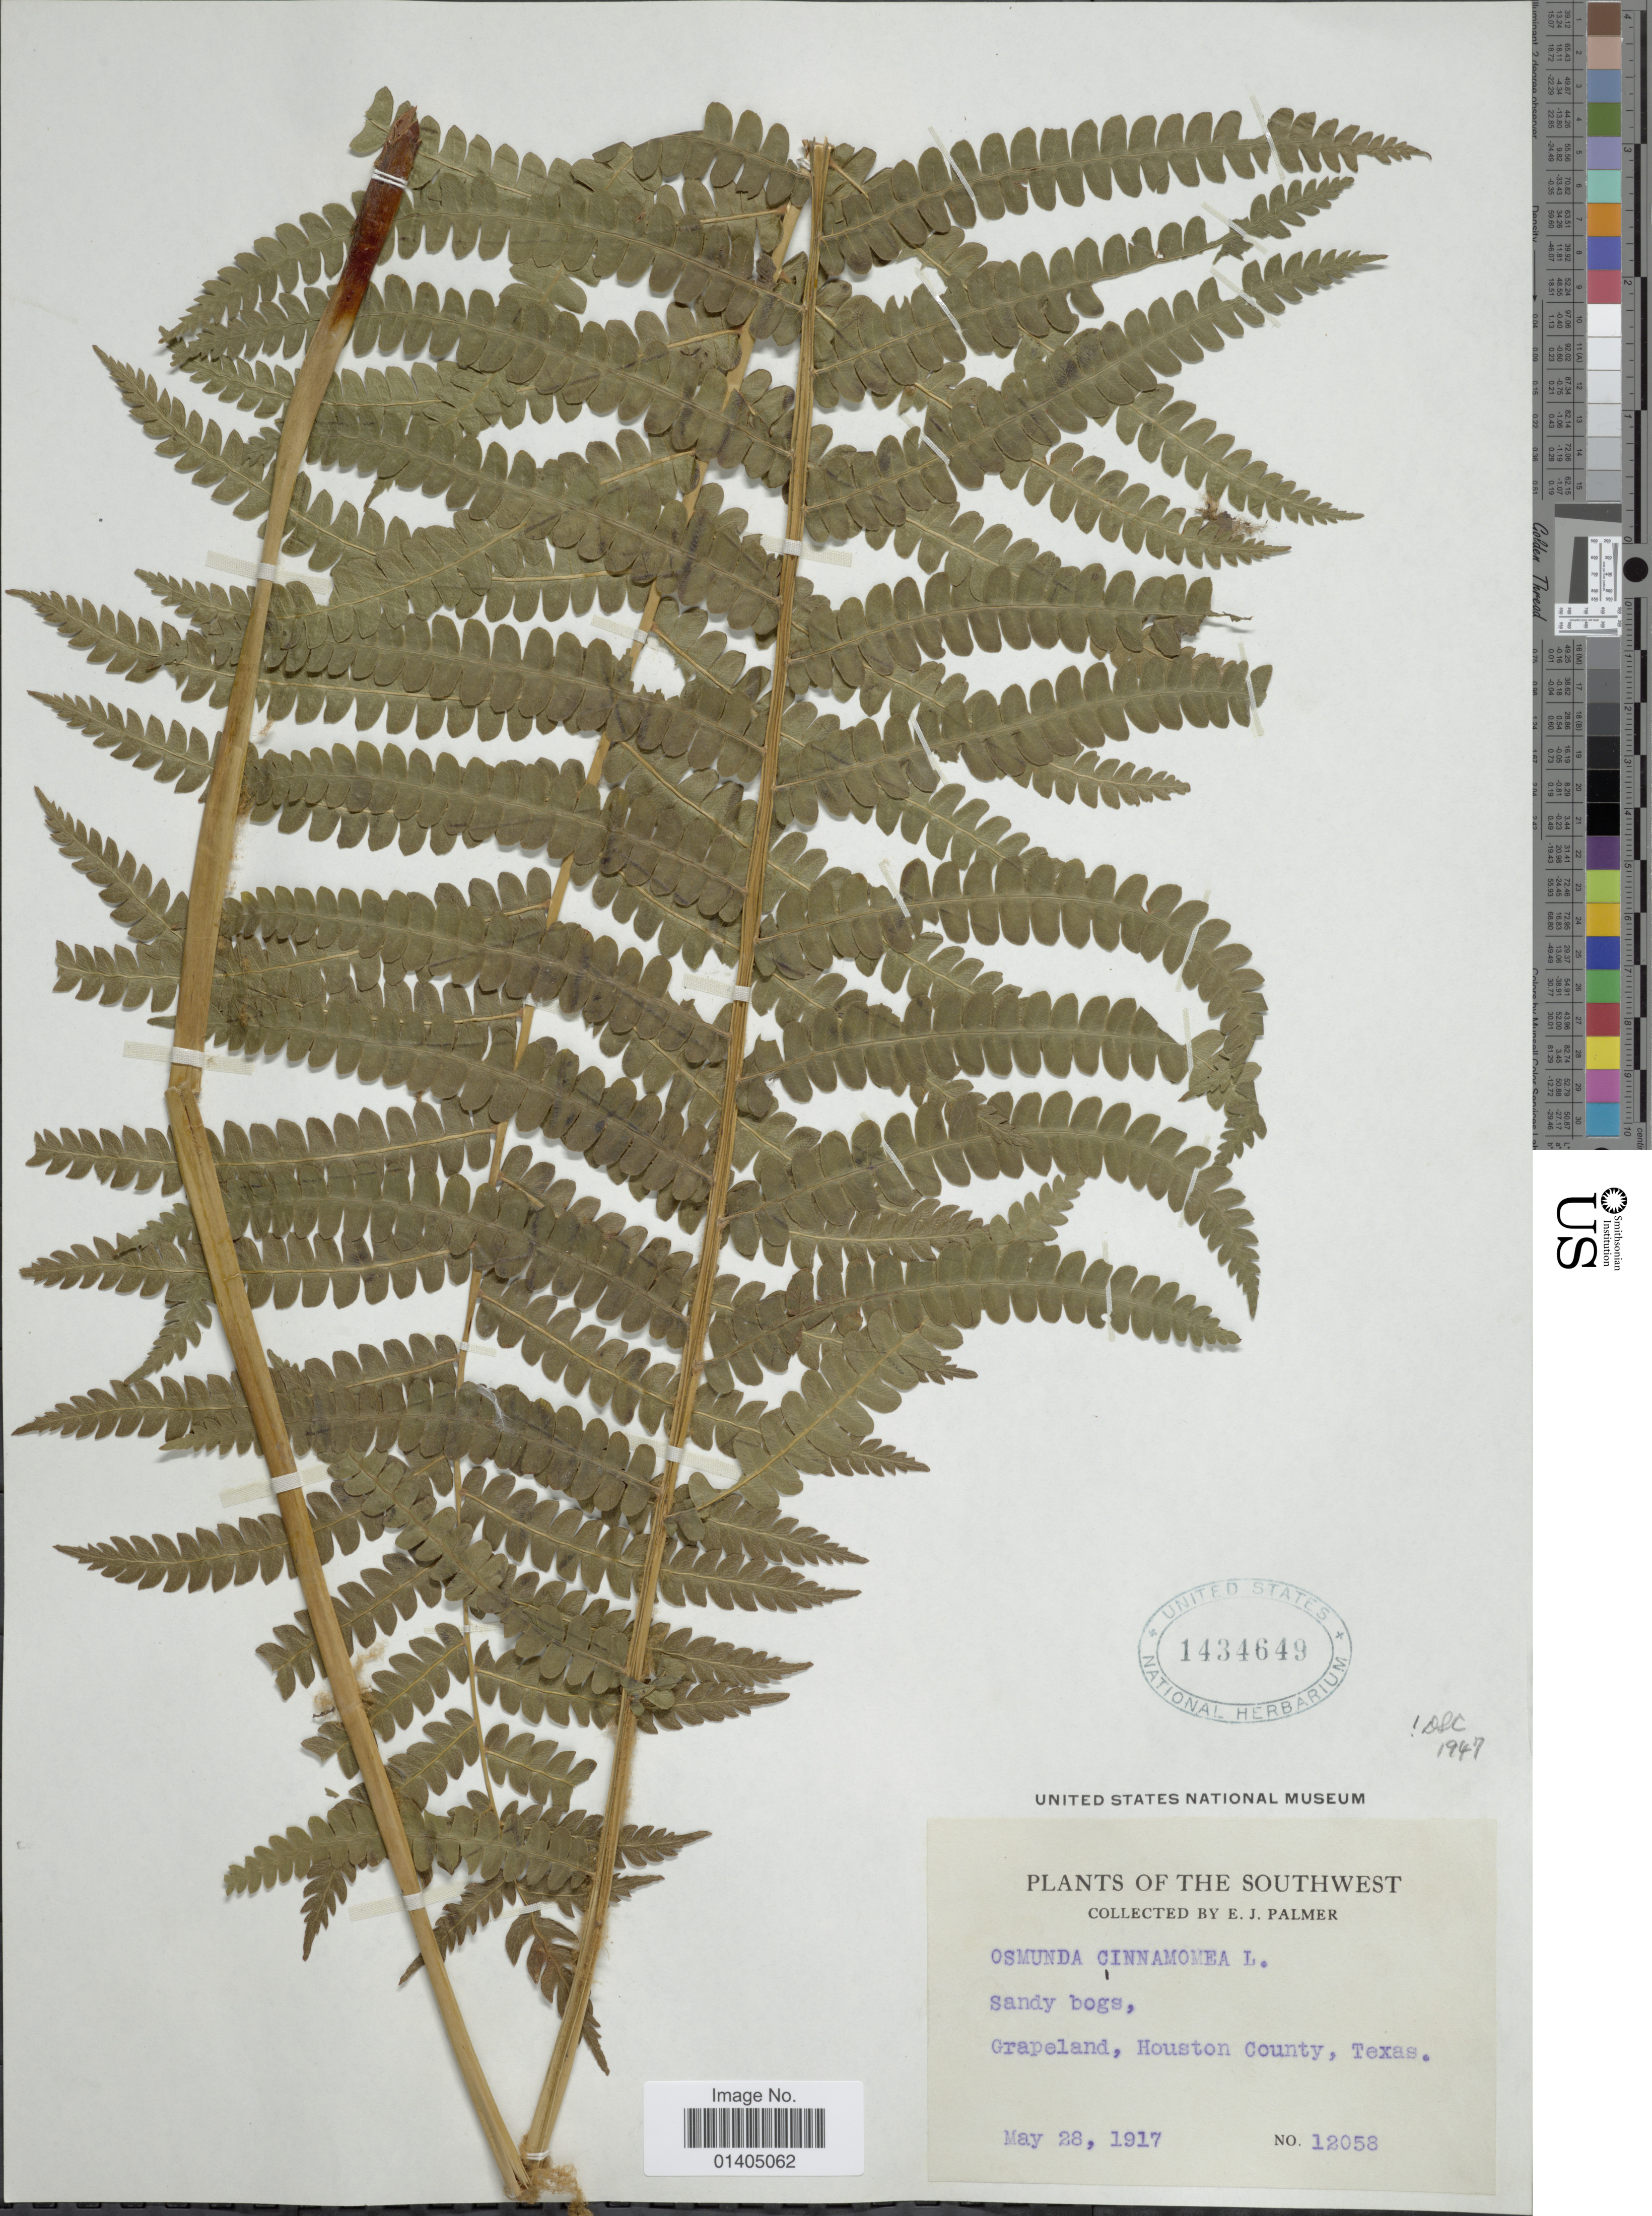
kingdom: Plantae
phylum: Tracheophyta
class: Polypodiopsida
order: Osmundales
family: Osmundaceae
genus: Osmundastrum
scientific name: Osmundastrum cinnamomeum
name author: (L.) C. Presl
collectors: E. J. Palmer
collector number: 12058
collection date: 1917-05-28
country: United States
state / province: Texas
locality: The Southwest, Sandy bogs, Grapeland, Houston County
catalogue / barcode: US 1434649